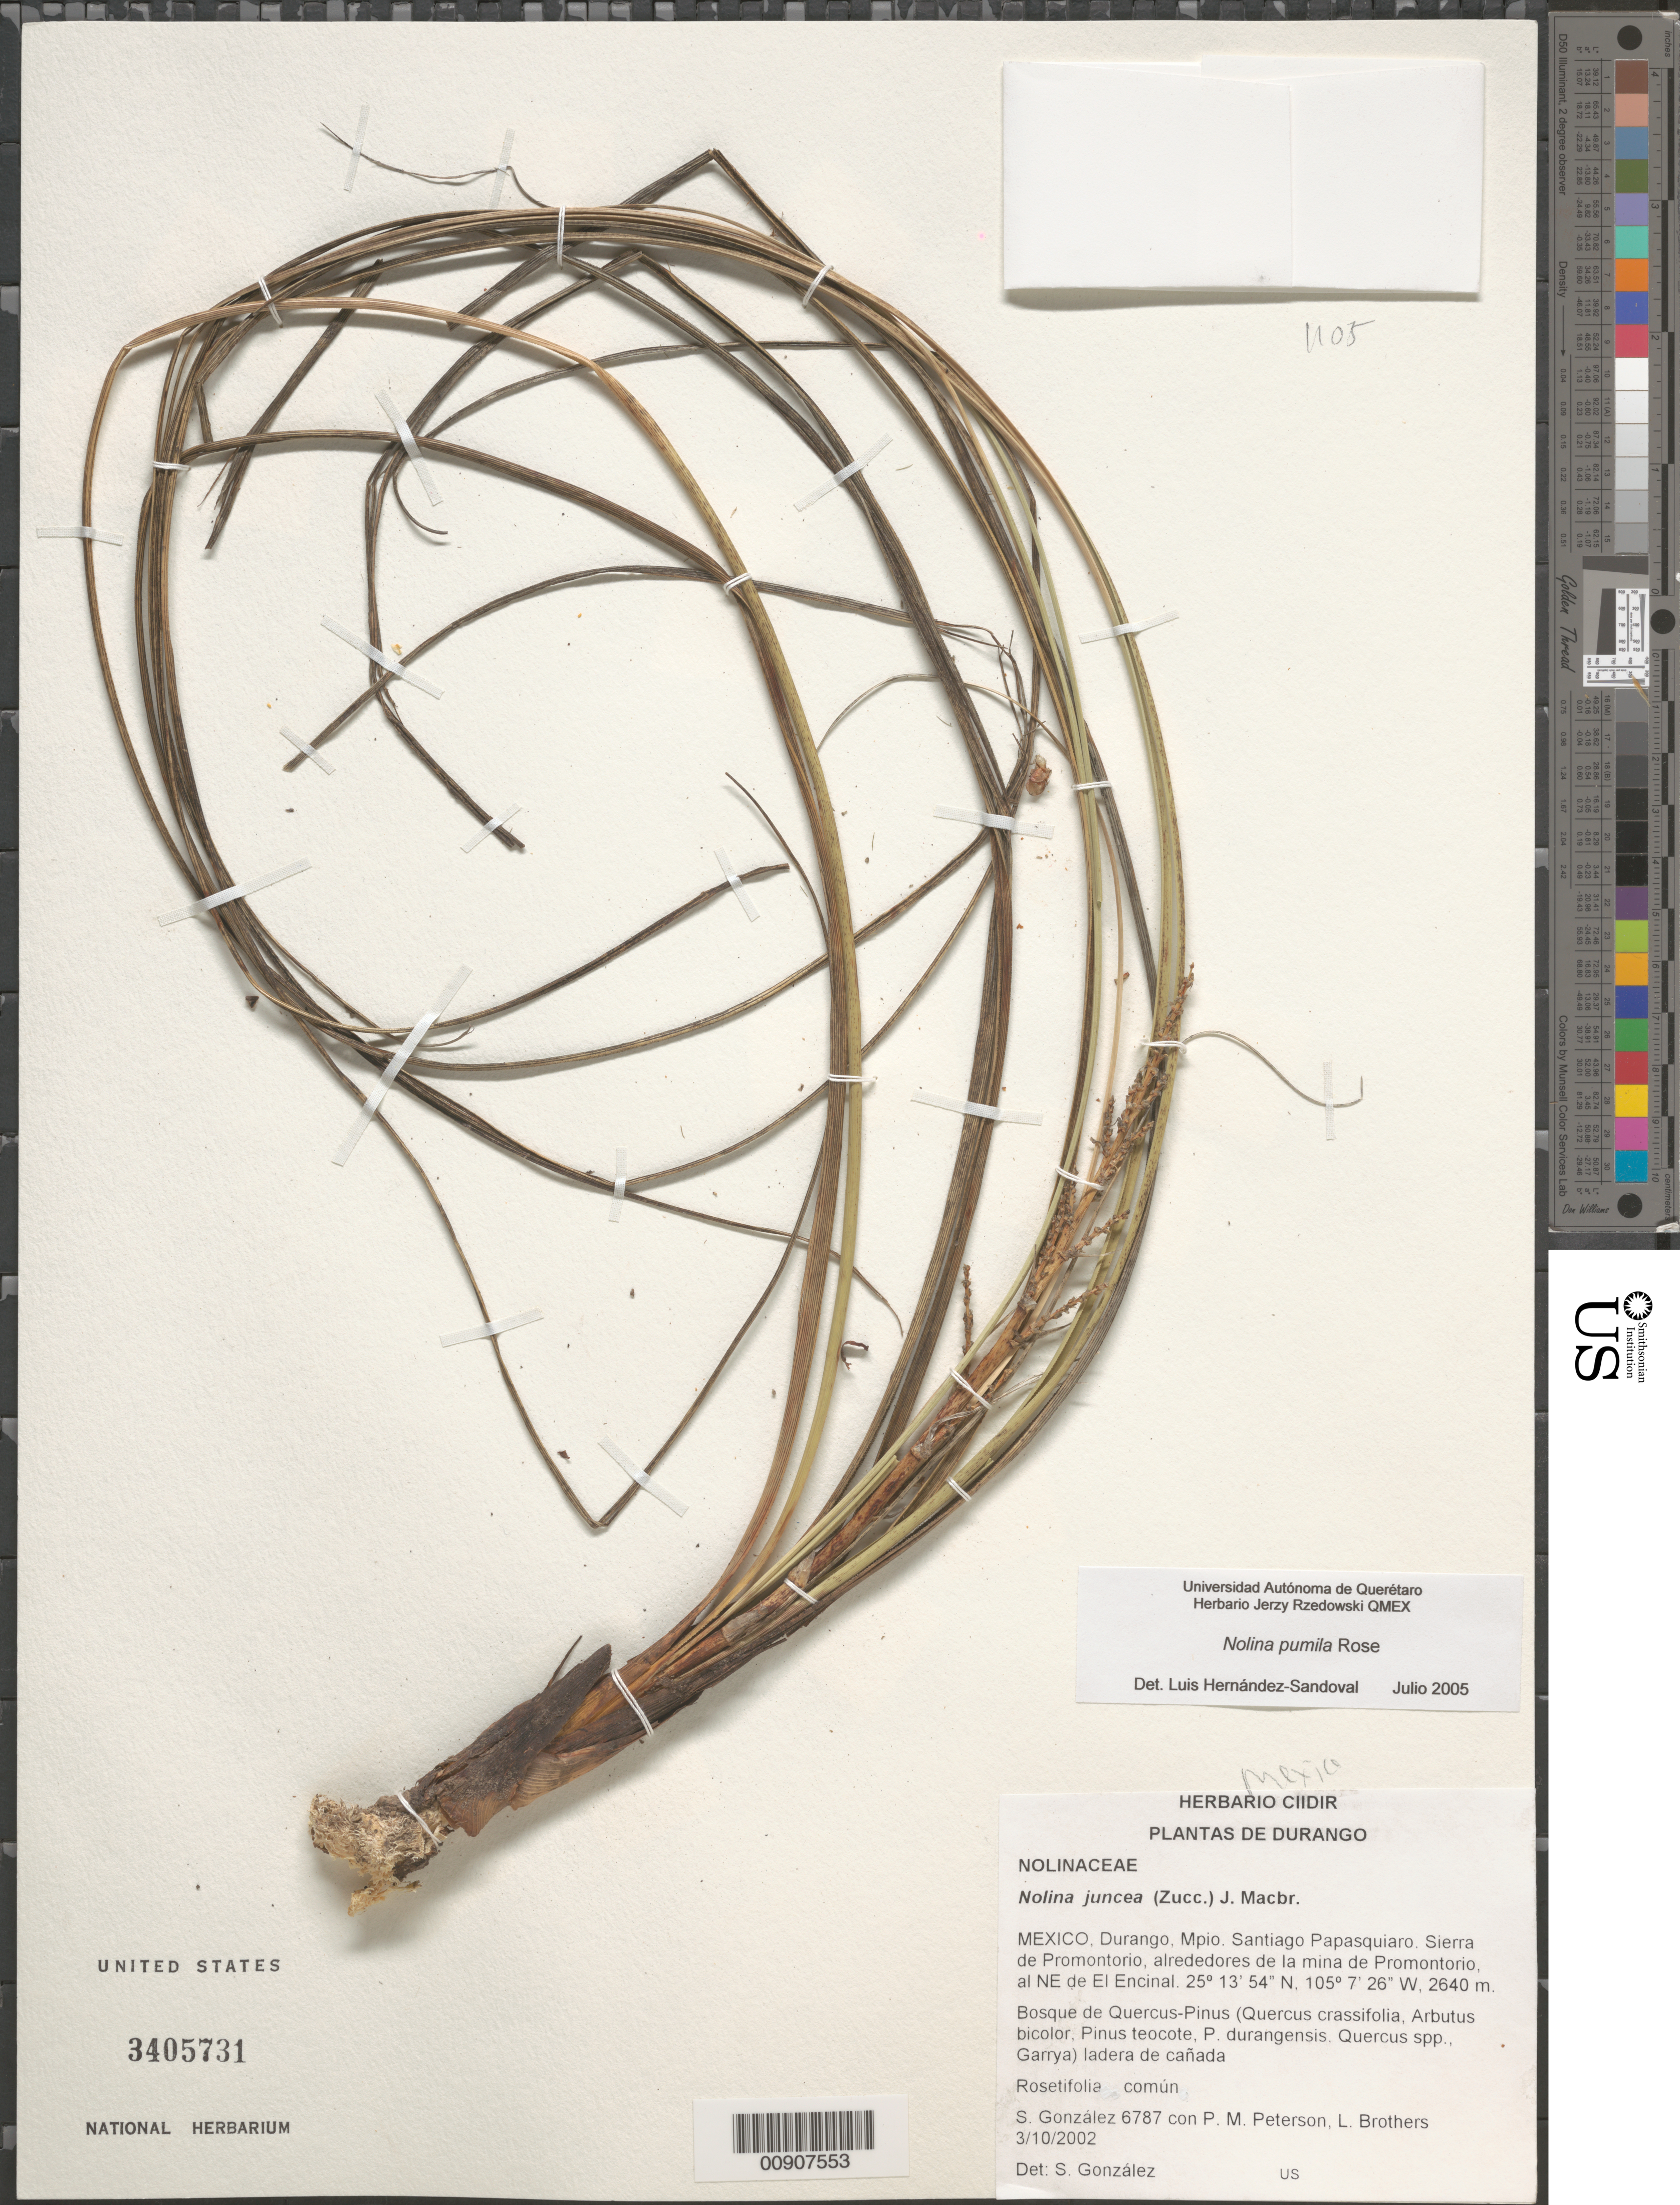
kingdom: Plantae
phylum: Tracheophyta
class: Liliopsida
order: Asparagales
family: Asparagaceae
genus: Nolina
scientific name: Nolina pumila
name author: Rose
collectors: S. González, P. M. Peterson & L. Brothers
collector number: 6787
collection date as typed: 10 Mar 2002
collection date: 2002-03-10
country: Mexico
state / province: Durango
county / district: Santiago Papasquiaro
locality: Durango, Mpio. Santiago Papasquiaro, Sierra de Promontorio, alrededores de la Mina de Promontorio, al NE de El Encinal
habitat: Bosque de Quercus-Pinus (Quercus crassifolia, Arbutus bicolor, Pinus teocote, P. durangensis, Quercus spp., Garrya) ladera de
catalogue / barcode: US 3405731